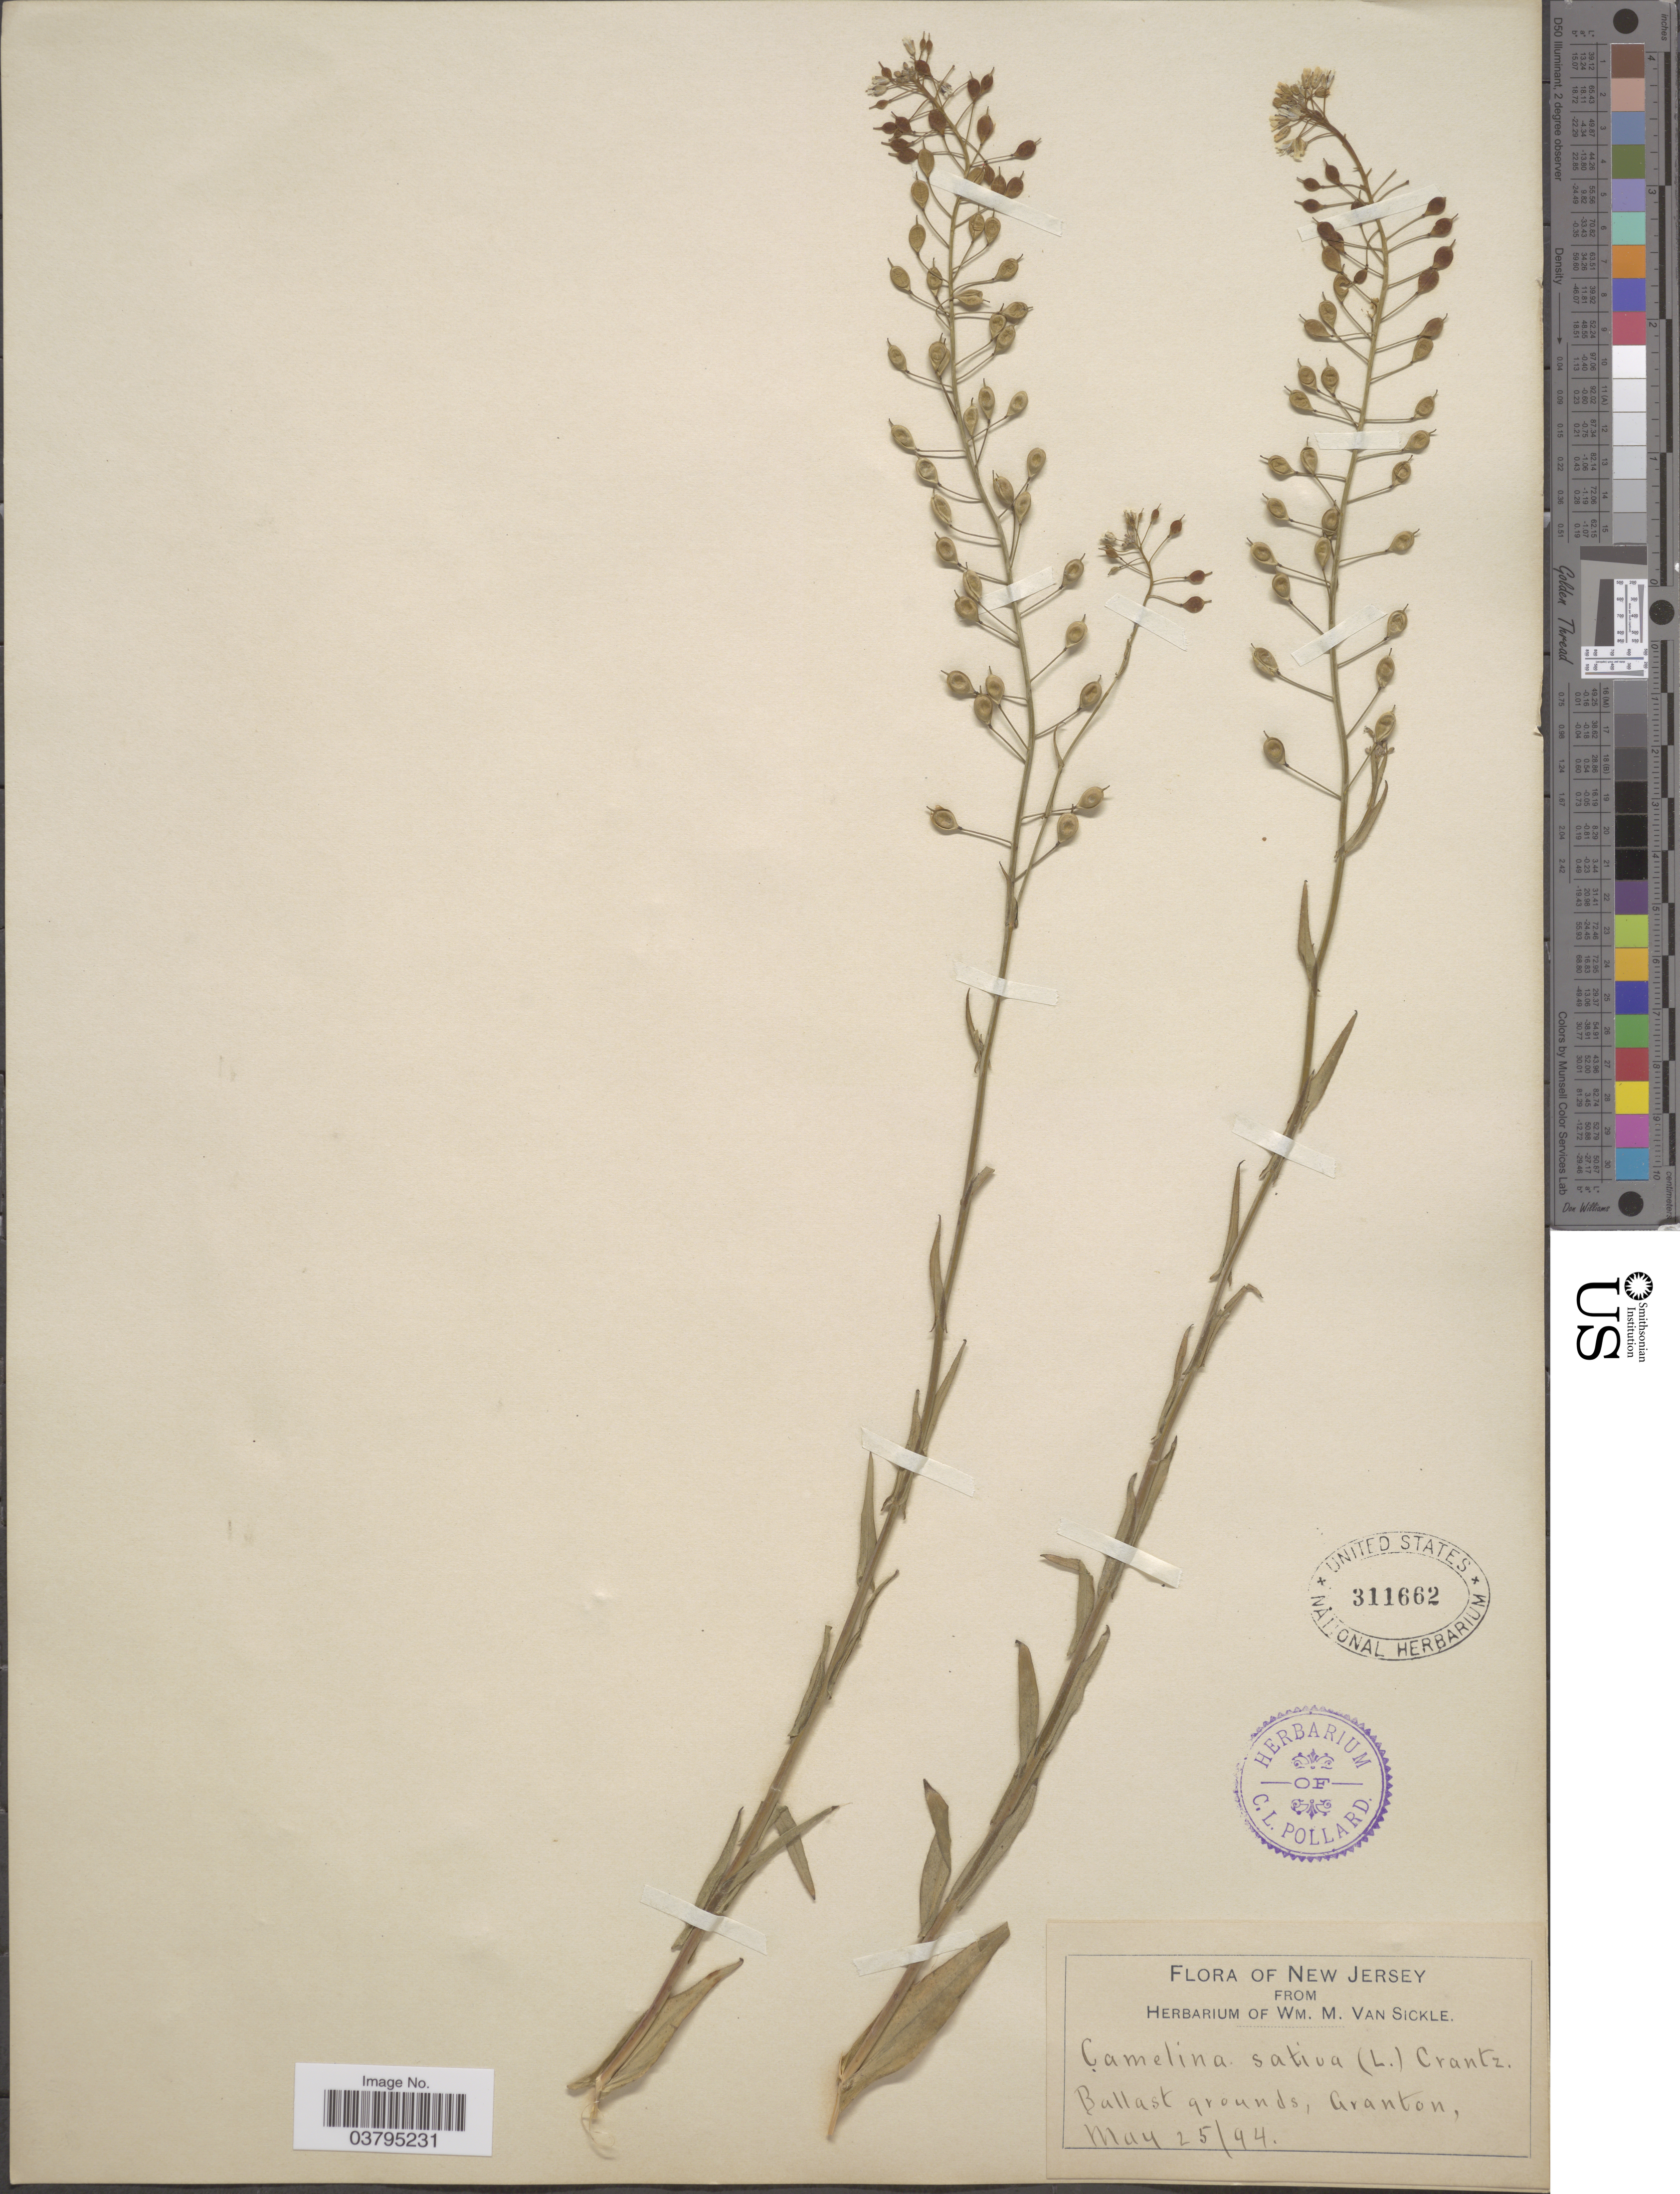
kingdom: Plantae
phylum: Tracheophyta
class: Magnoliopsida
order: Brassicales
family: Brassicaceae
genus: Camelina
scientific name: Camelina microcarpa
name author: DC.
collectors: ex herb. Wm. M. Van Sickle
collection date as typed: Transcribed d/m/y: 25/5/94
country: United States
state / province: New Jersey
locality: Ballast grounds, Granton.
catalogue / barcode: US 311662